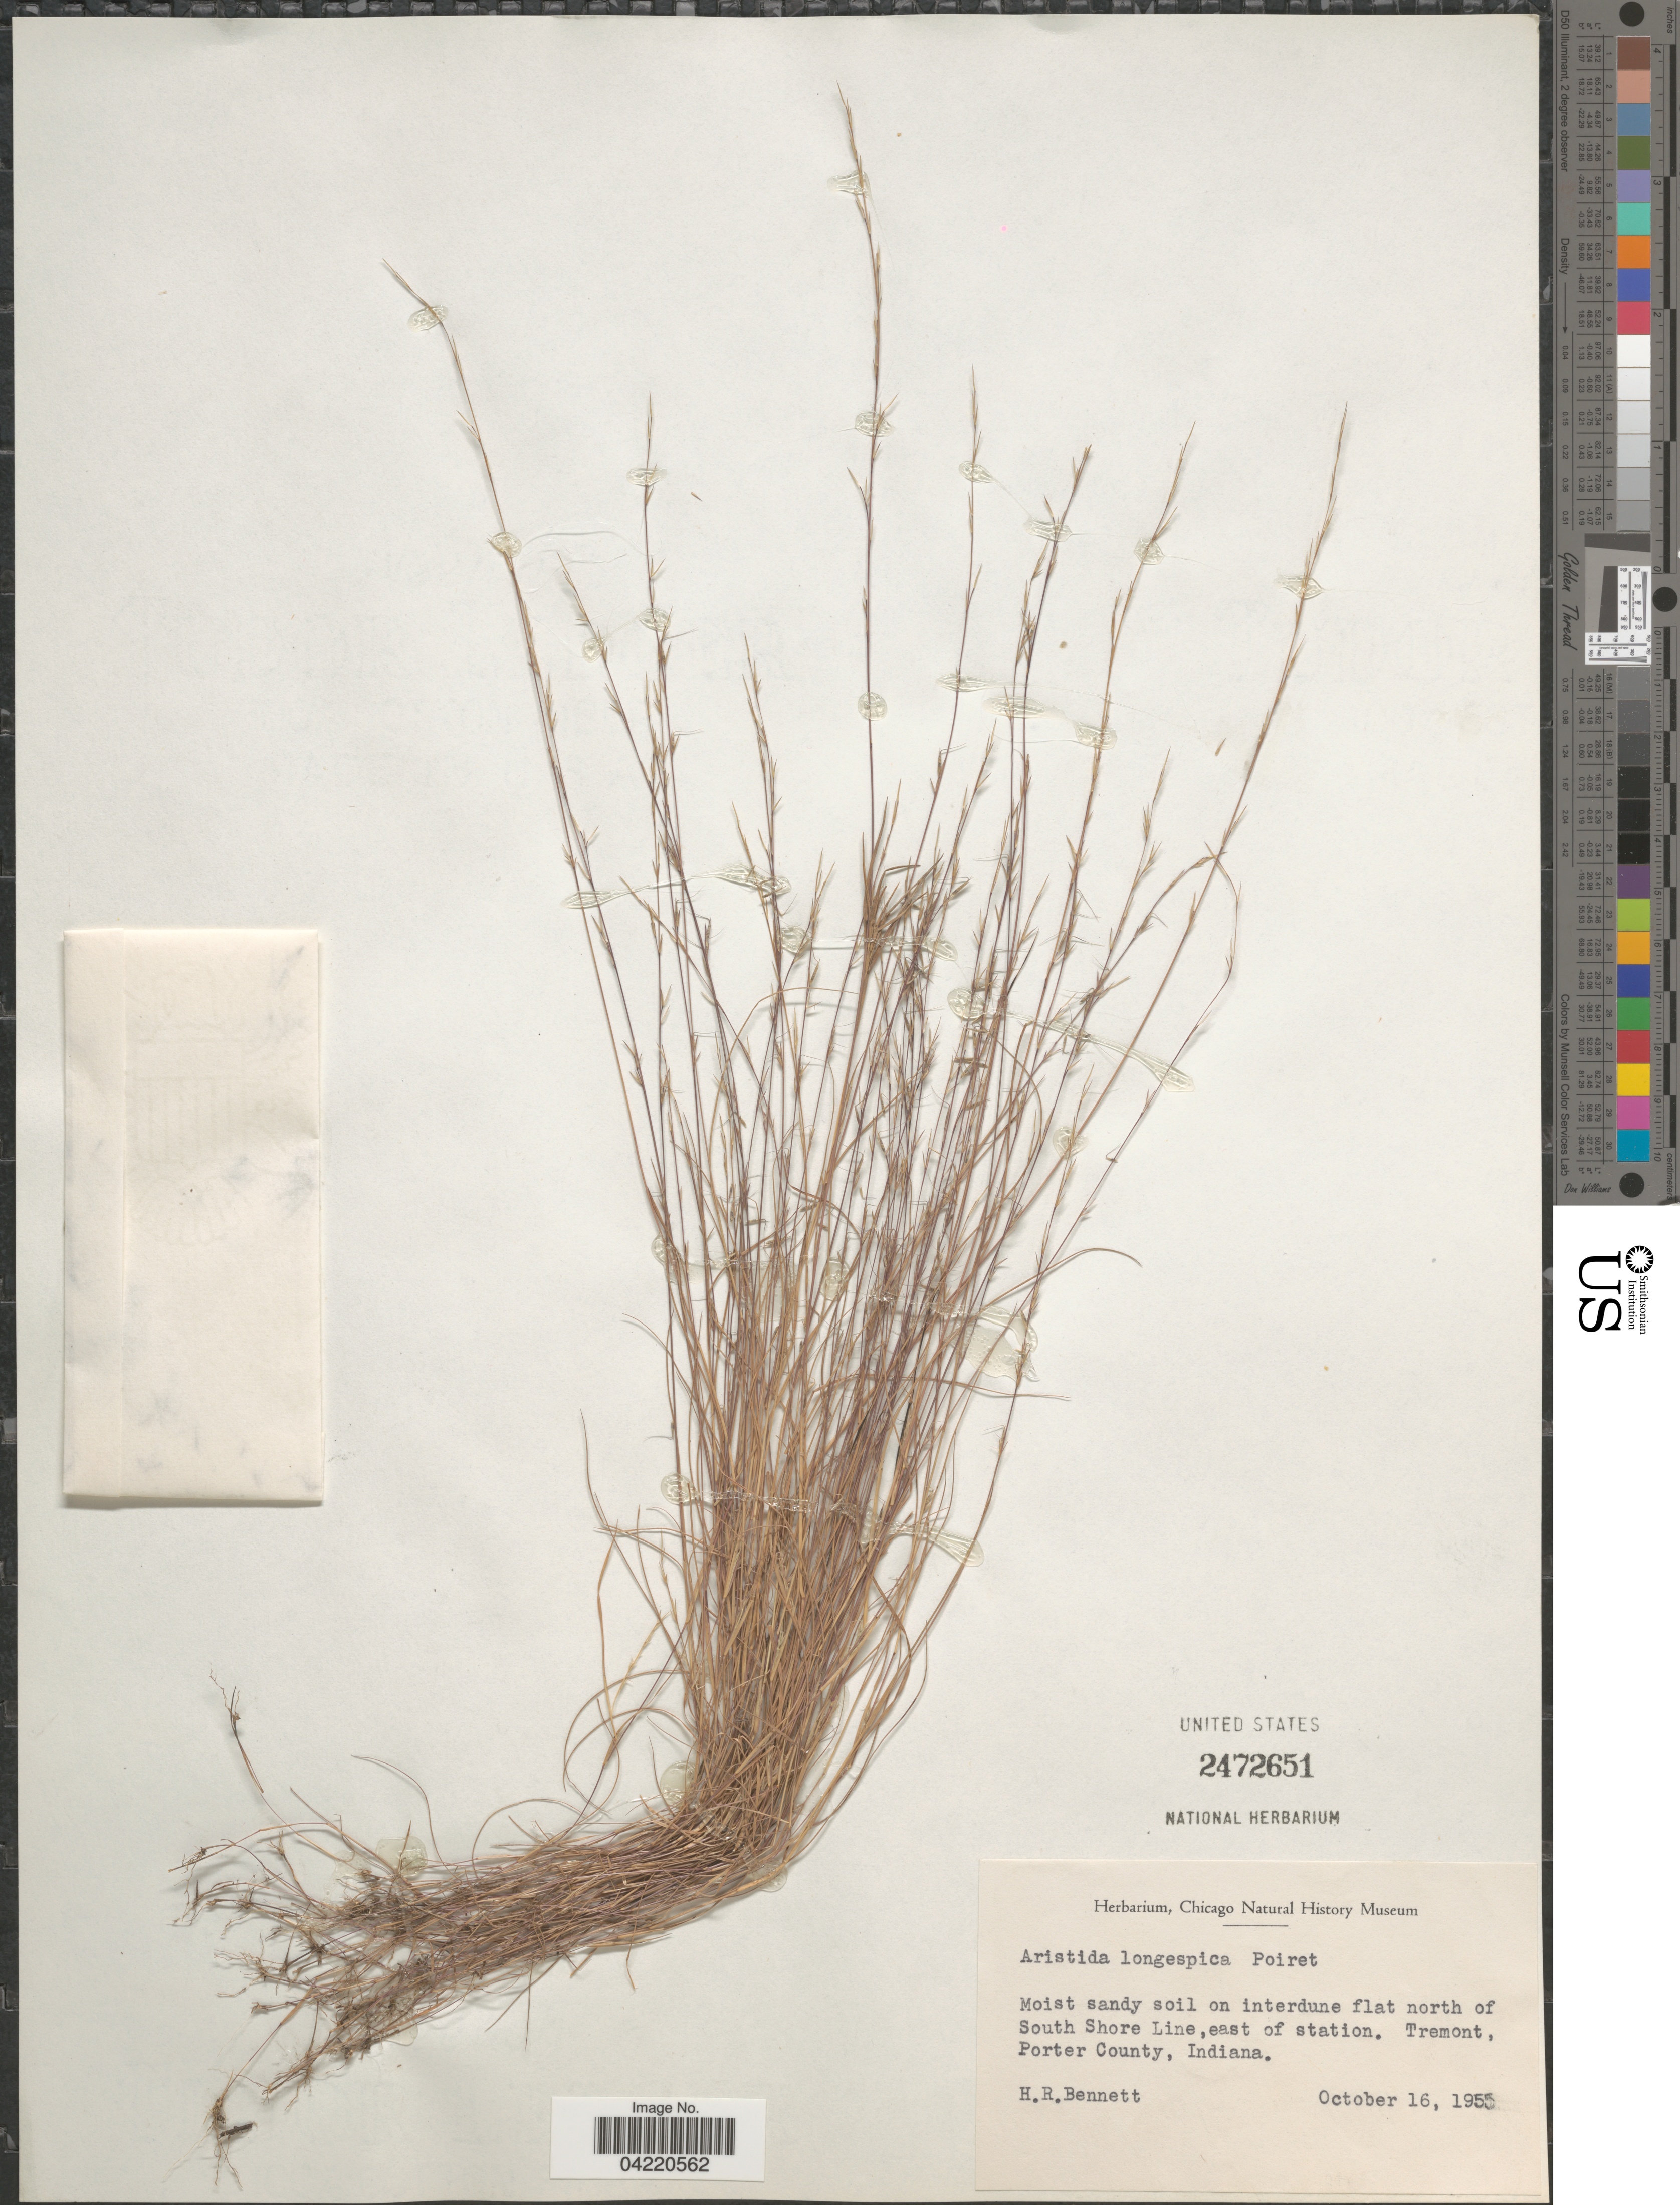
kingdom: Plantae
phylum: Tracheophyta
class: Liliopsida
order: Poales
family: Poaceae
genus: Aristida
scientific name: Aristida longespica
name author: Poir.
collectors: H. R. Bennett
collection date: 1953-10-16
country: United States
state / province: Indiana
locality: Moist sandy soil interdune flat north of South Shore Line,east of station. Tremont, Porter County.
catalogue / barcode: US 2472651